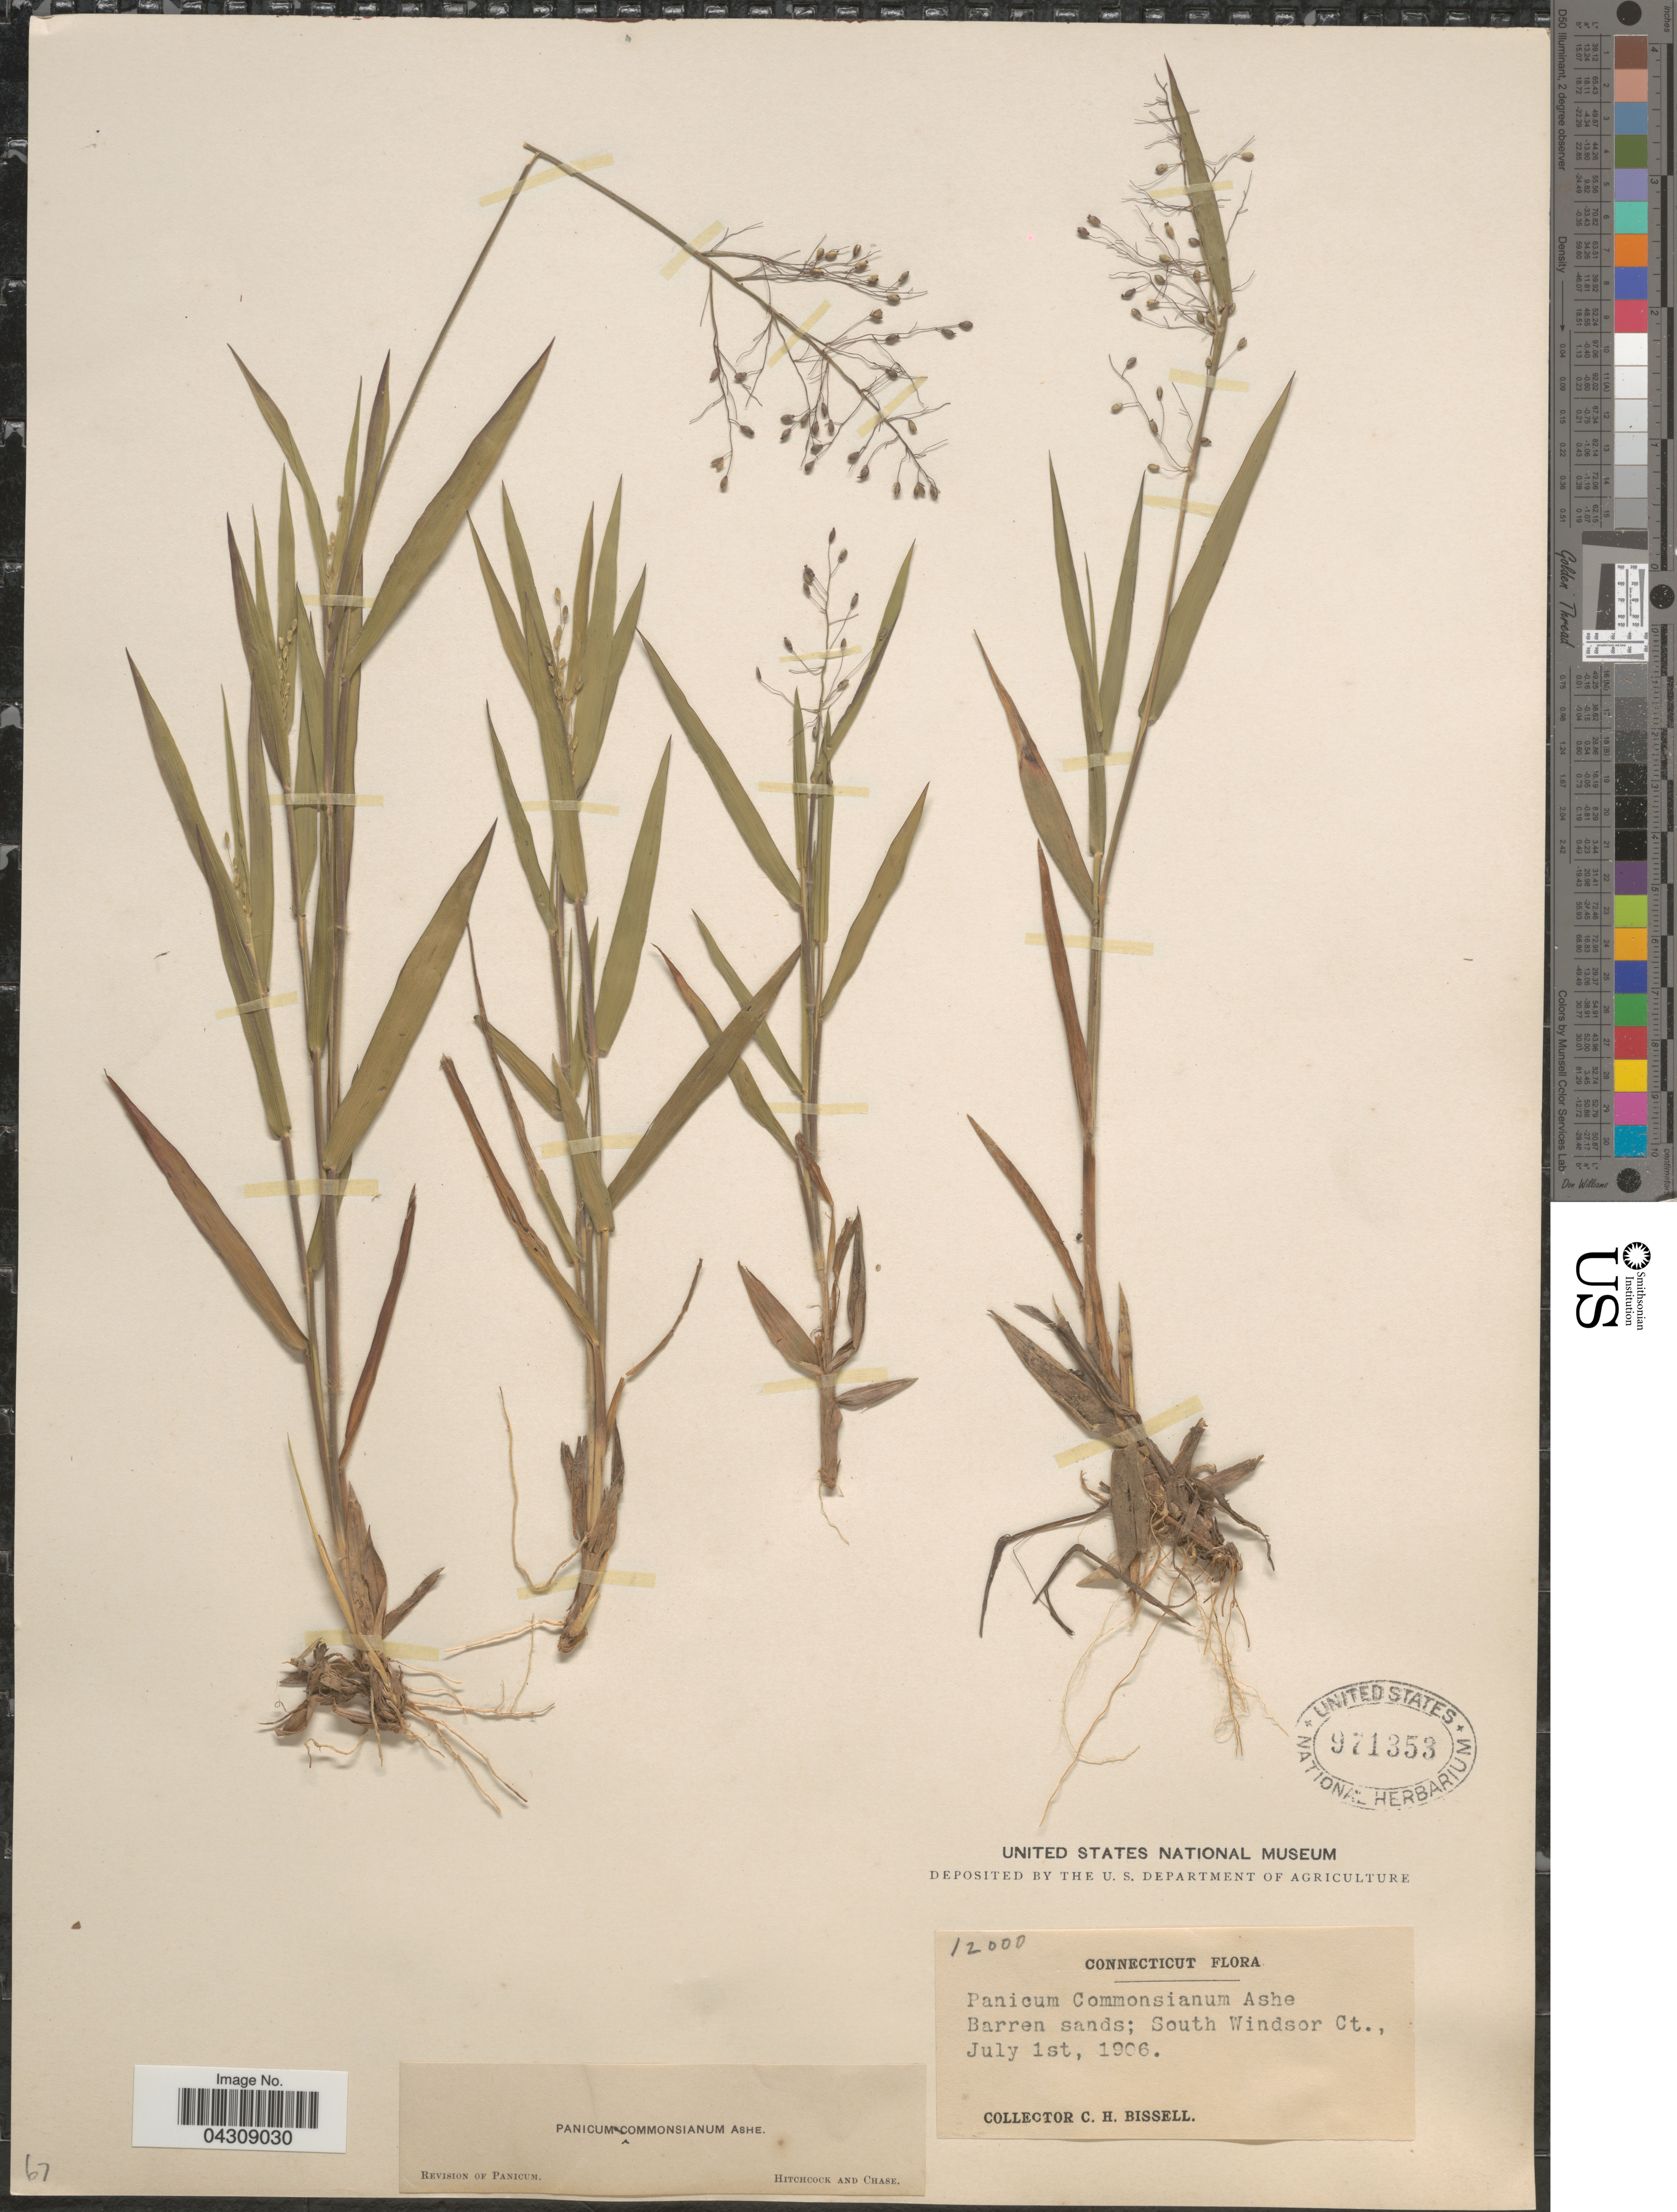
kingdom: Plantae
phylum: Tracheophyta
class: Liliopsida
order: Poales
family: Poaceae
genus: Dichanthelium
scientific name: Dichanthelium acuminatum var. acuminatum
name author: (Sw.) Gould & C.A. Clark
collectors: C. Bissell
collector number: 12000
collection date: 1906-07-01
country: United States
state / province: Connecticut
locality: South Windsor.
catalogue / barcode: US 971353